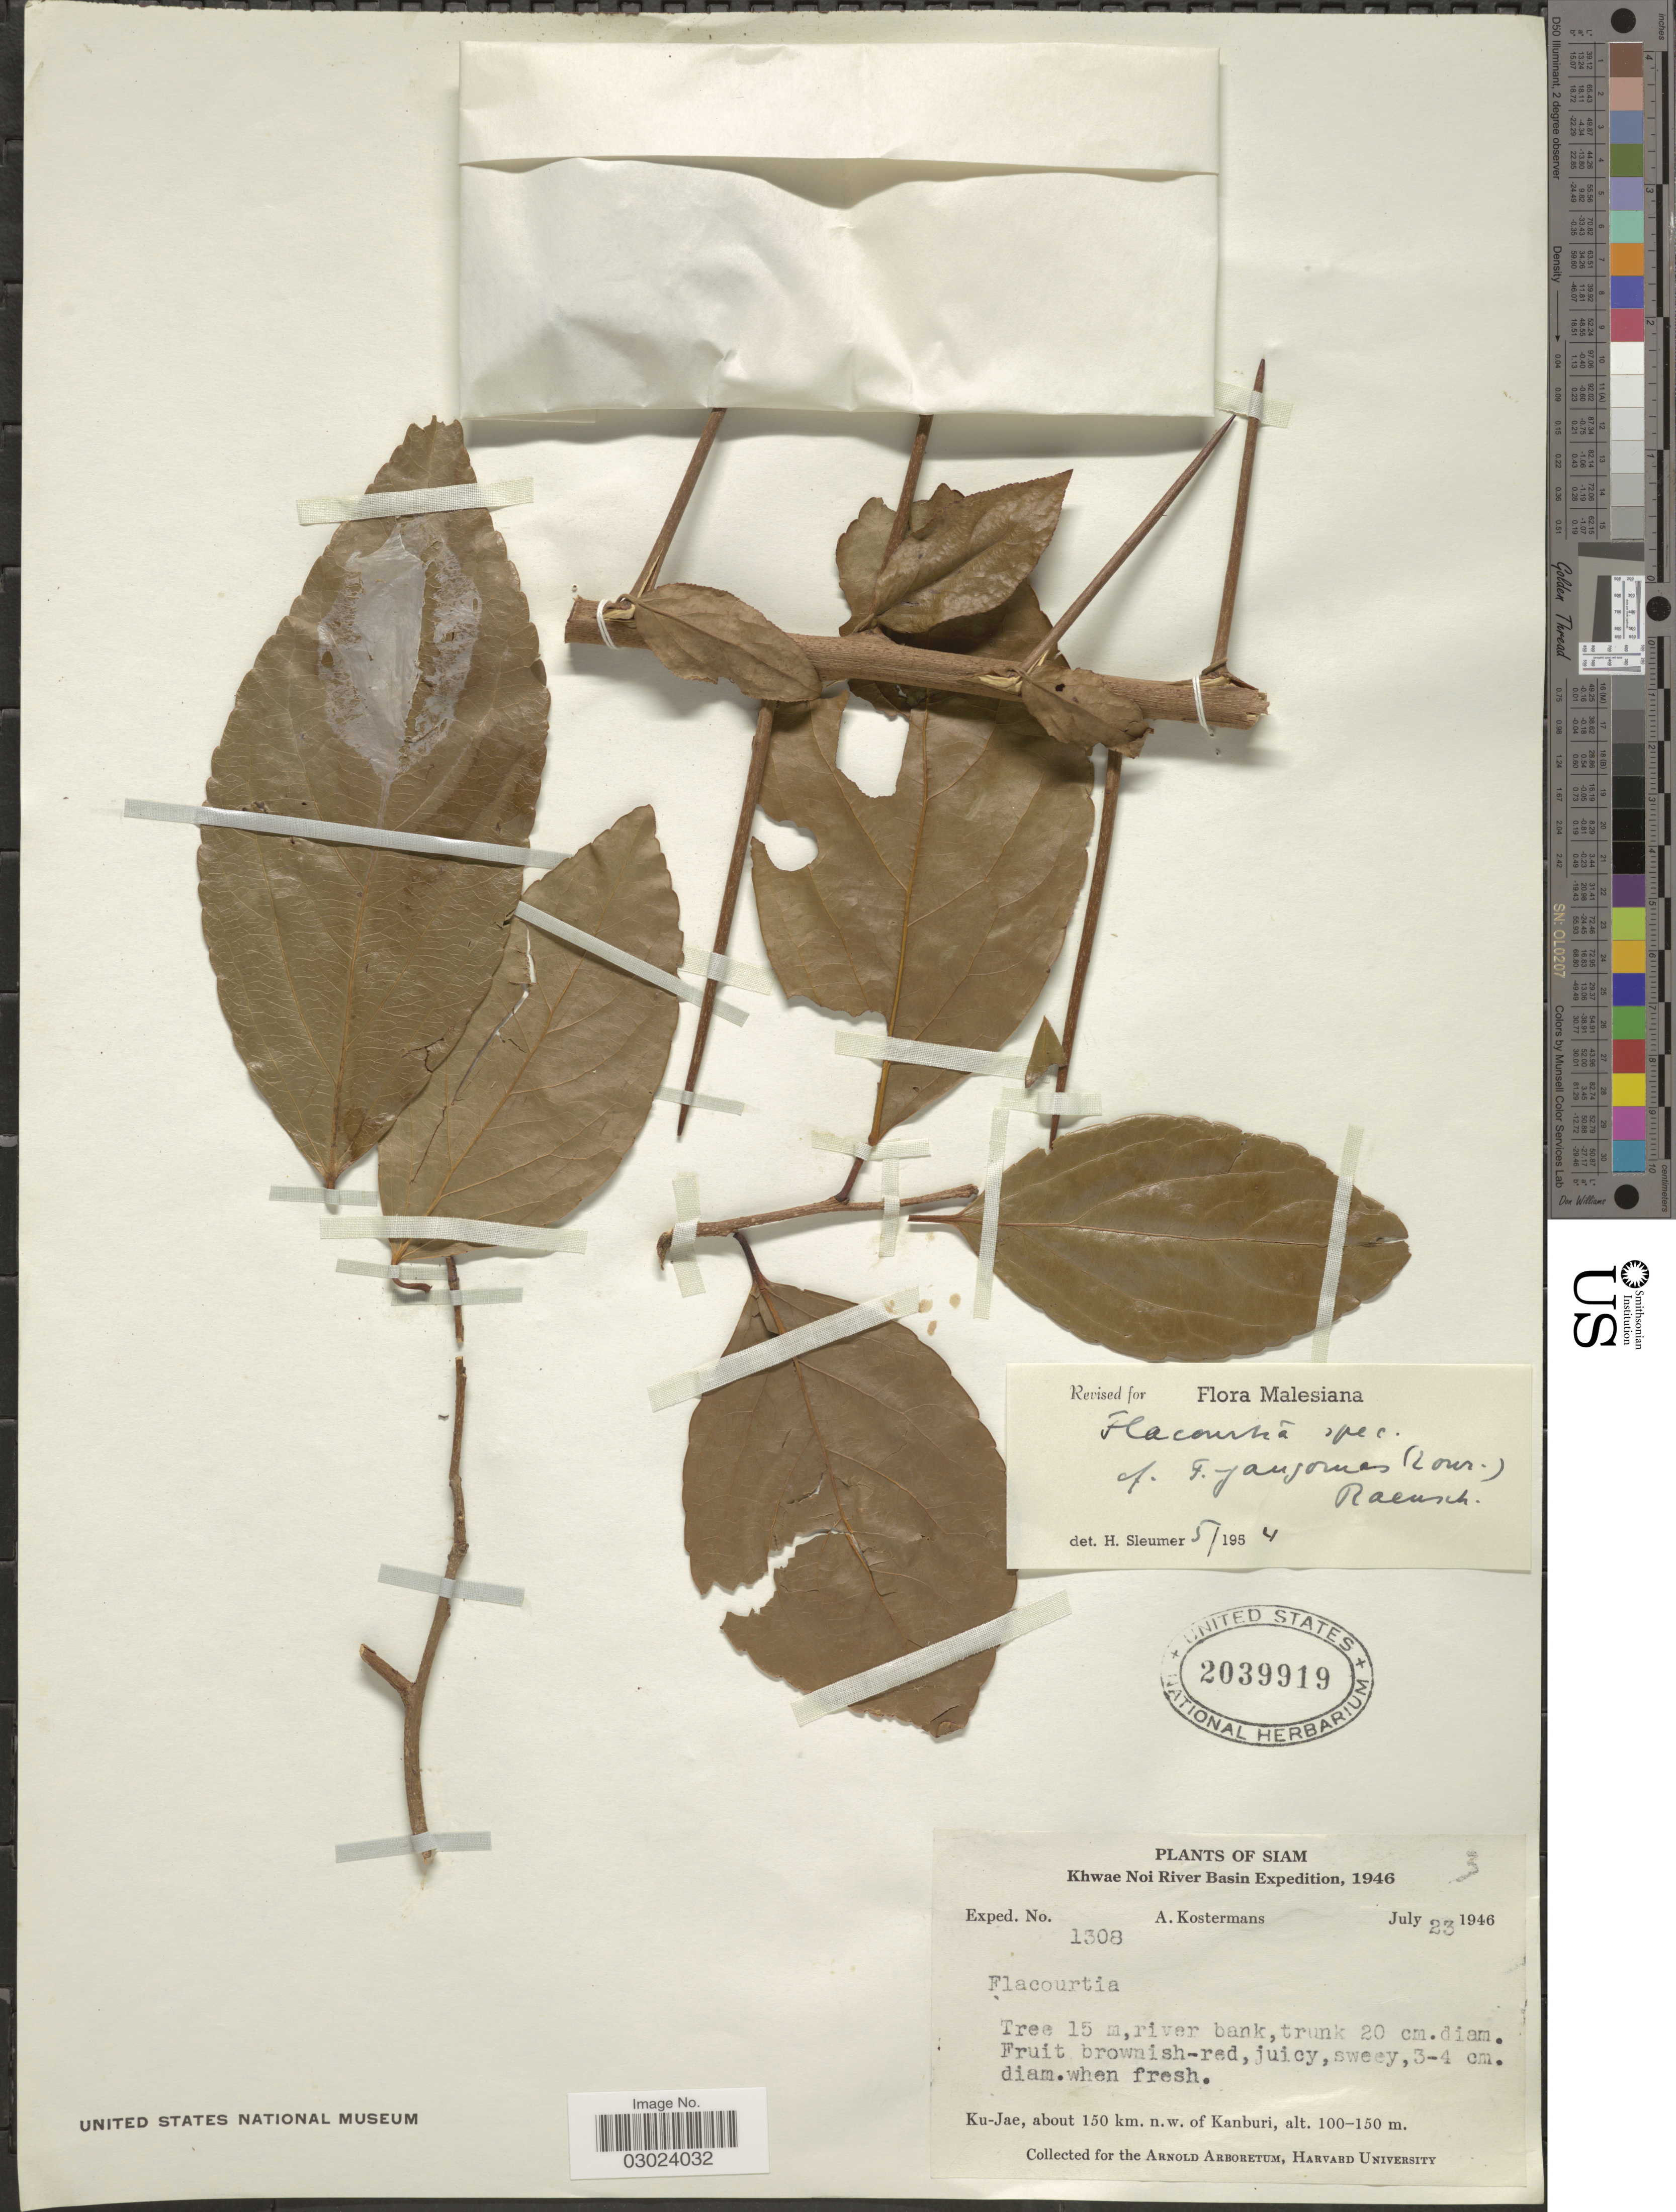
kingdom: Plantae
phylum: Tracheophyta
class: Magnoliopsida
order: Malpighiales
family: Salicaceae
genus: Flacourtia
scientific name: Flacourtia sp.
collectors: A. J. G. Kostermans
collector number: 1308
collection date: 1946-07-23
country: Thailand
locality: Khwae Noi River Basin. Ku-Jae, about 150 km. n.w. of Kanburi.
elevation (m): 100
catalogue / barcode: US 2039919